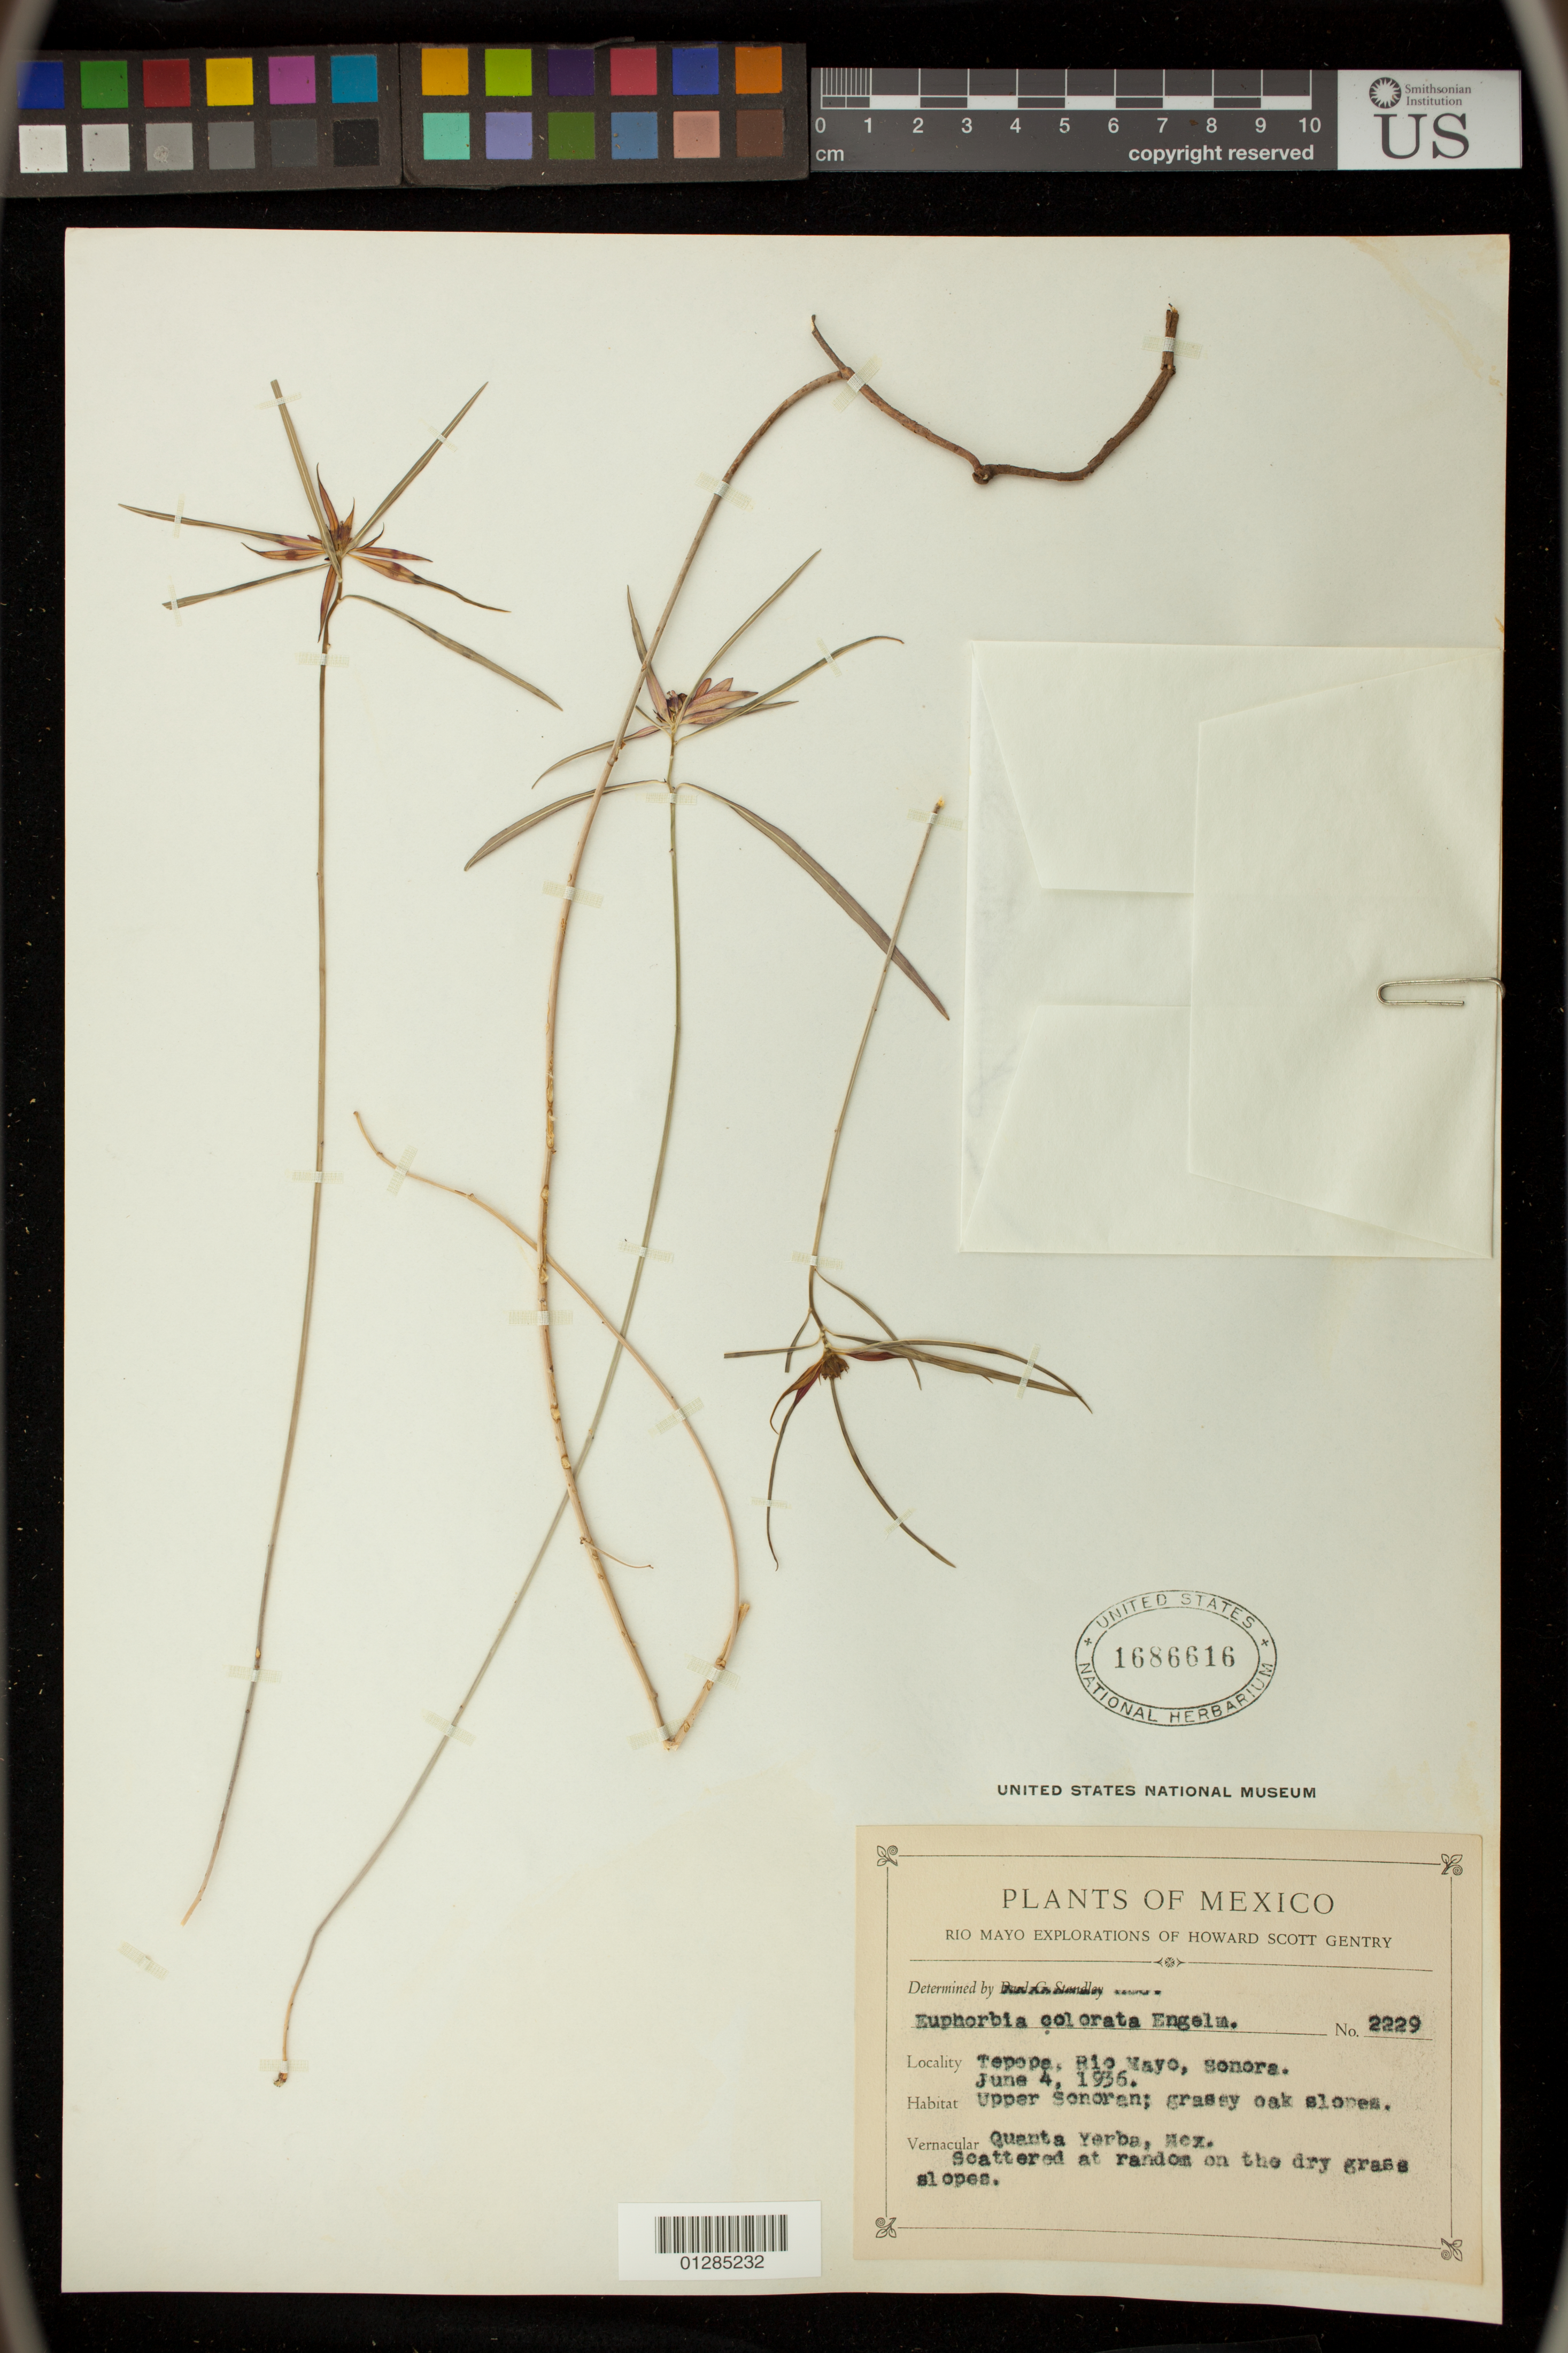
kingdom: Plantae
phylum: Tracheophyta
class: Magnoliopsida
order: Malpighiales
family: Euphorbiaceae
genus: Euphorbia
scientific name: Euphorbia colorata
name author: Engelm.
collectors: H. S. Gentry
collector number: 2229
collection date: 1936-06-04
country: Mexico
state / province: Sonora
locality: Tepepe, Rio Mayo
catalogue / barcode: US 1686616